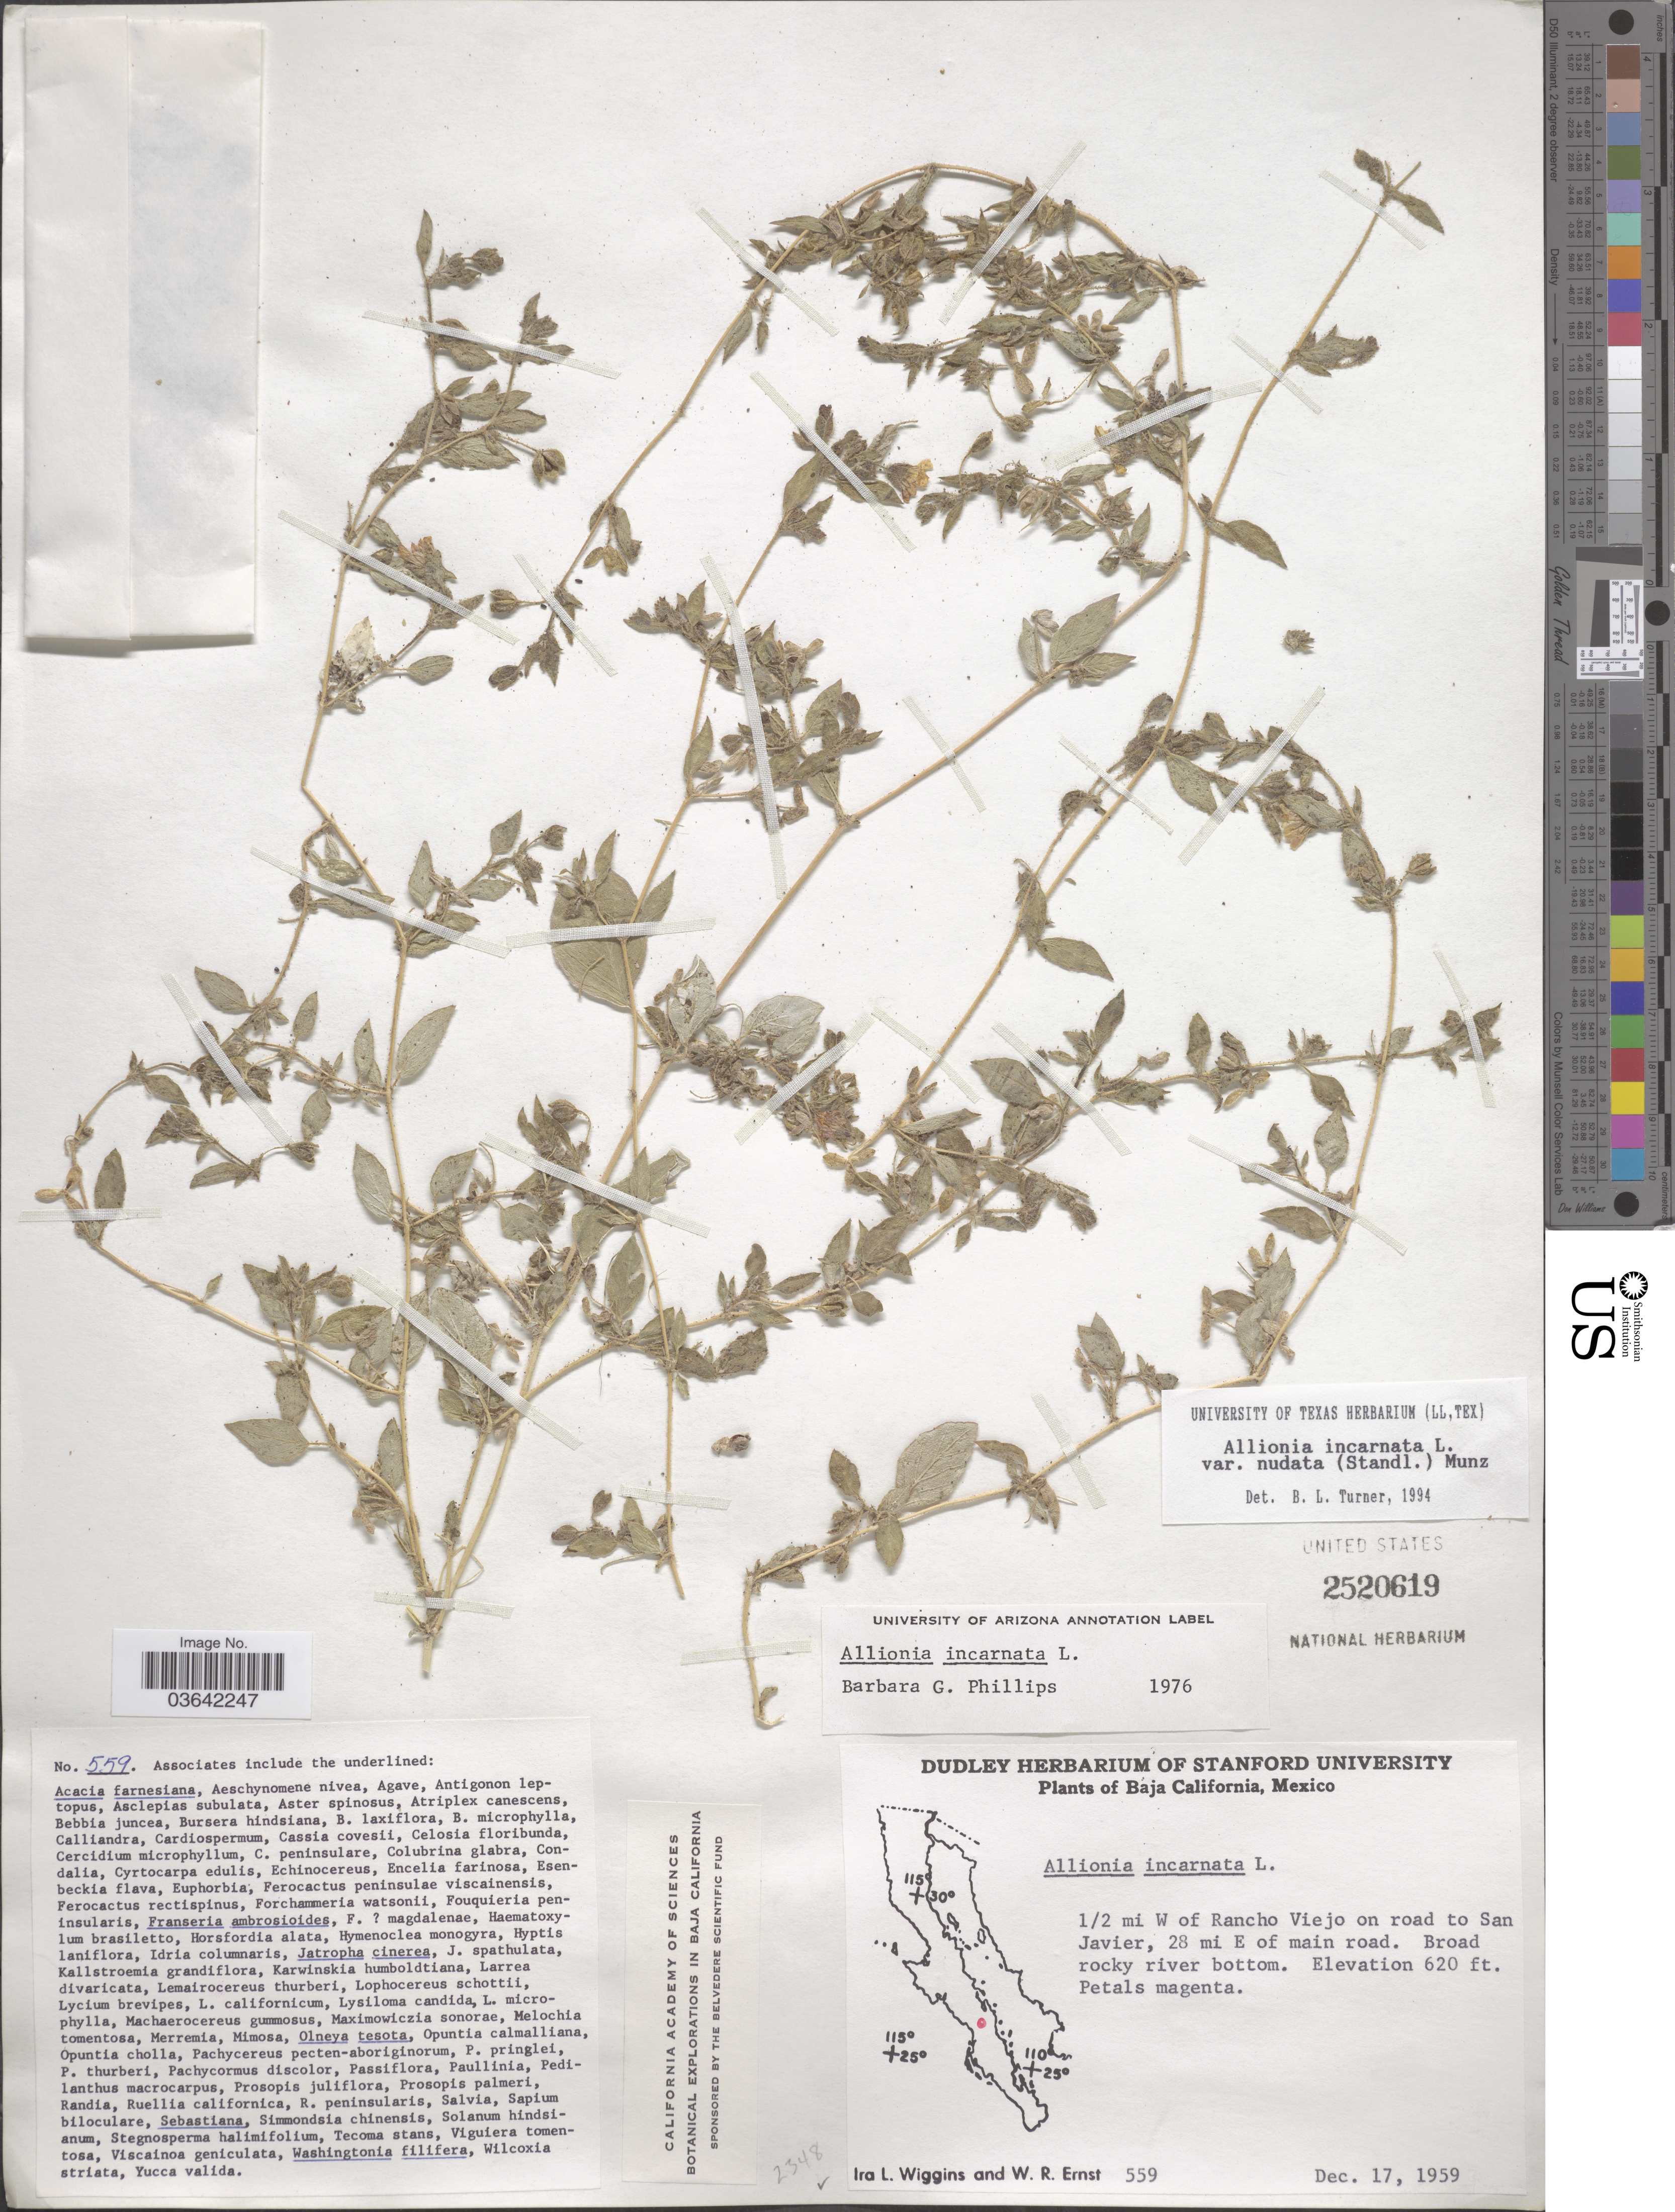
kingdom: Plantae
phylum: Tracheophyta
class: Magnoliopsida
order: Caryophyllales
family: Nyctaginaceae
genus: Allionia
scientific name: Allionia incarnata var. nudata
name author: (Standl.) Munz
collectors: I. L. Wiggins & W. R. Ernst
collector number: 559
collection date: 1959-12-17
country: Mexico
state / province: Baja California Sur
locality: ½ mi W of Rancho Viejo on road to San Javier, 28 mi E of main road.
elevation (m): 189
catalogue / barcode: US 2520619